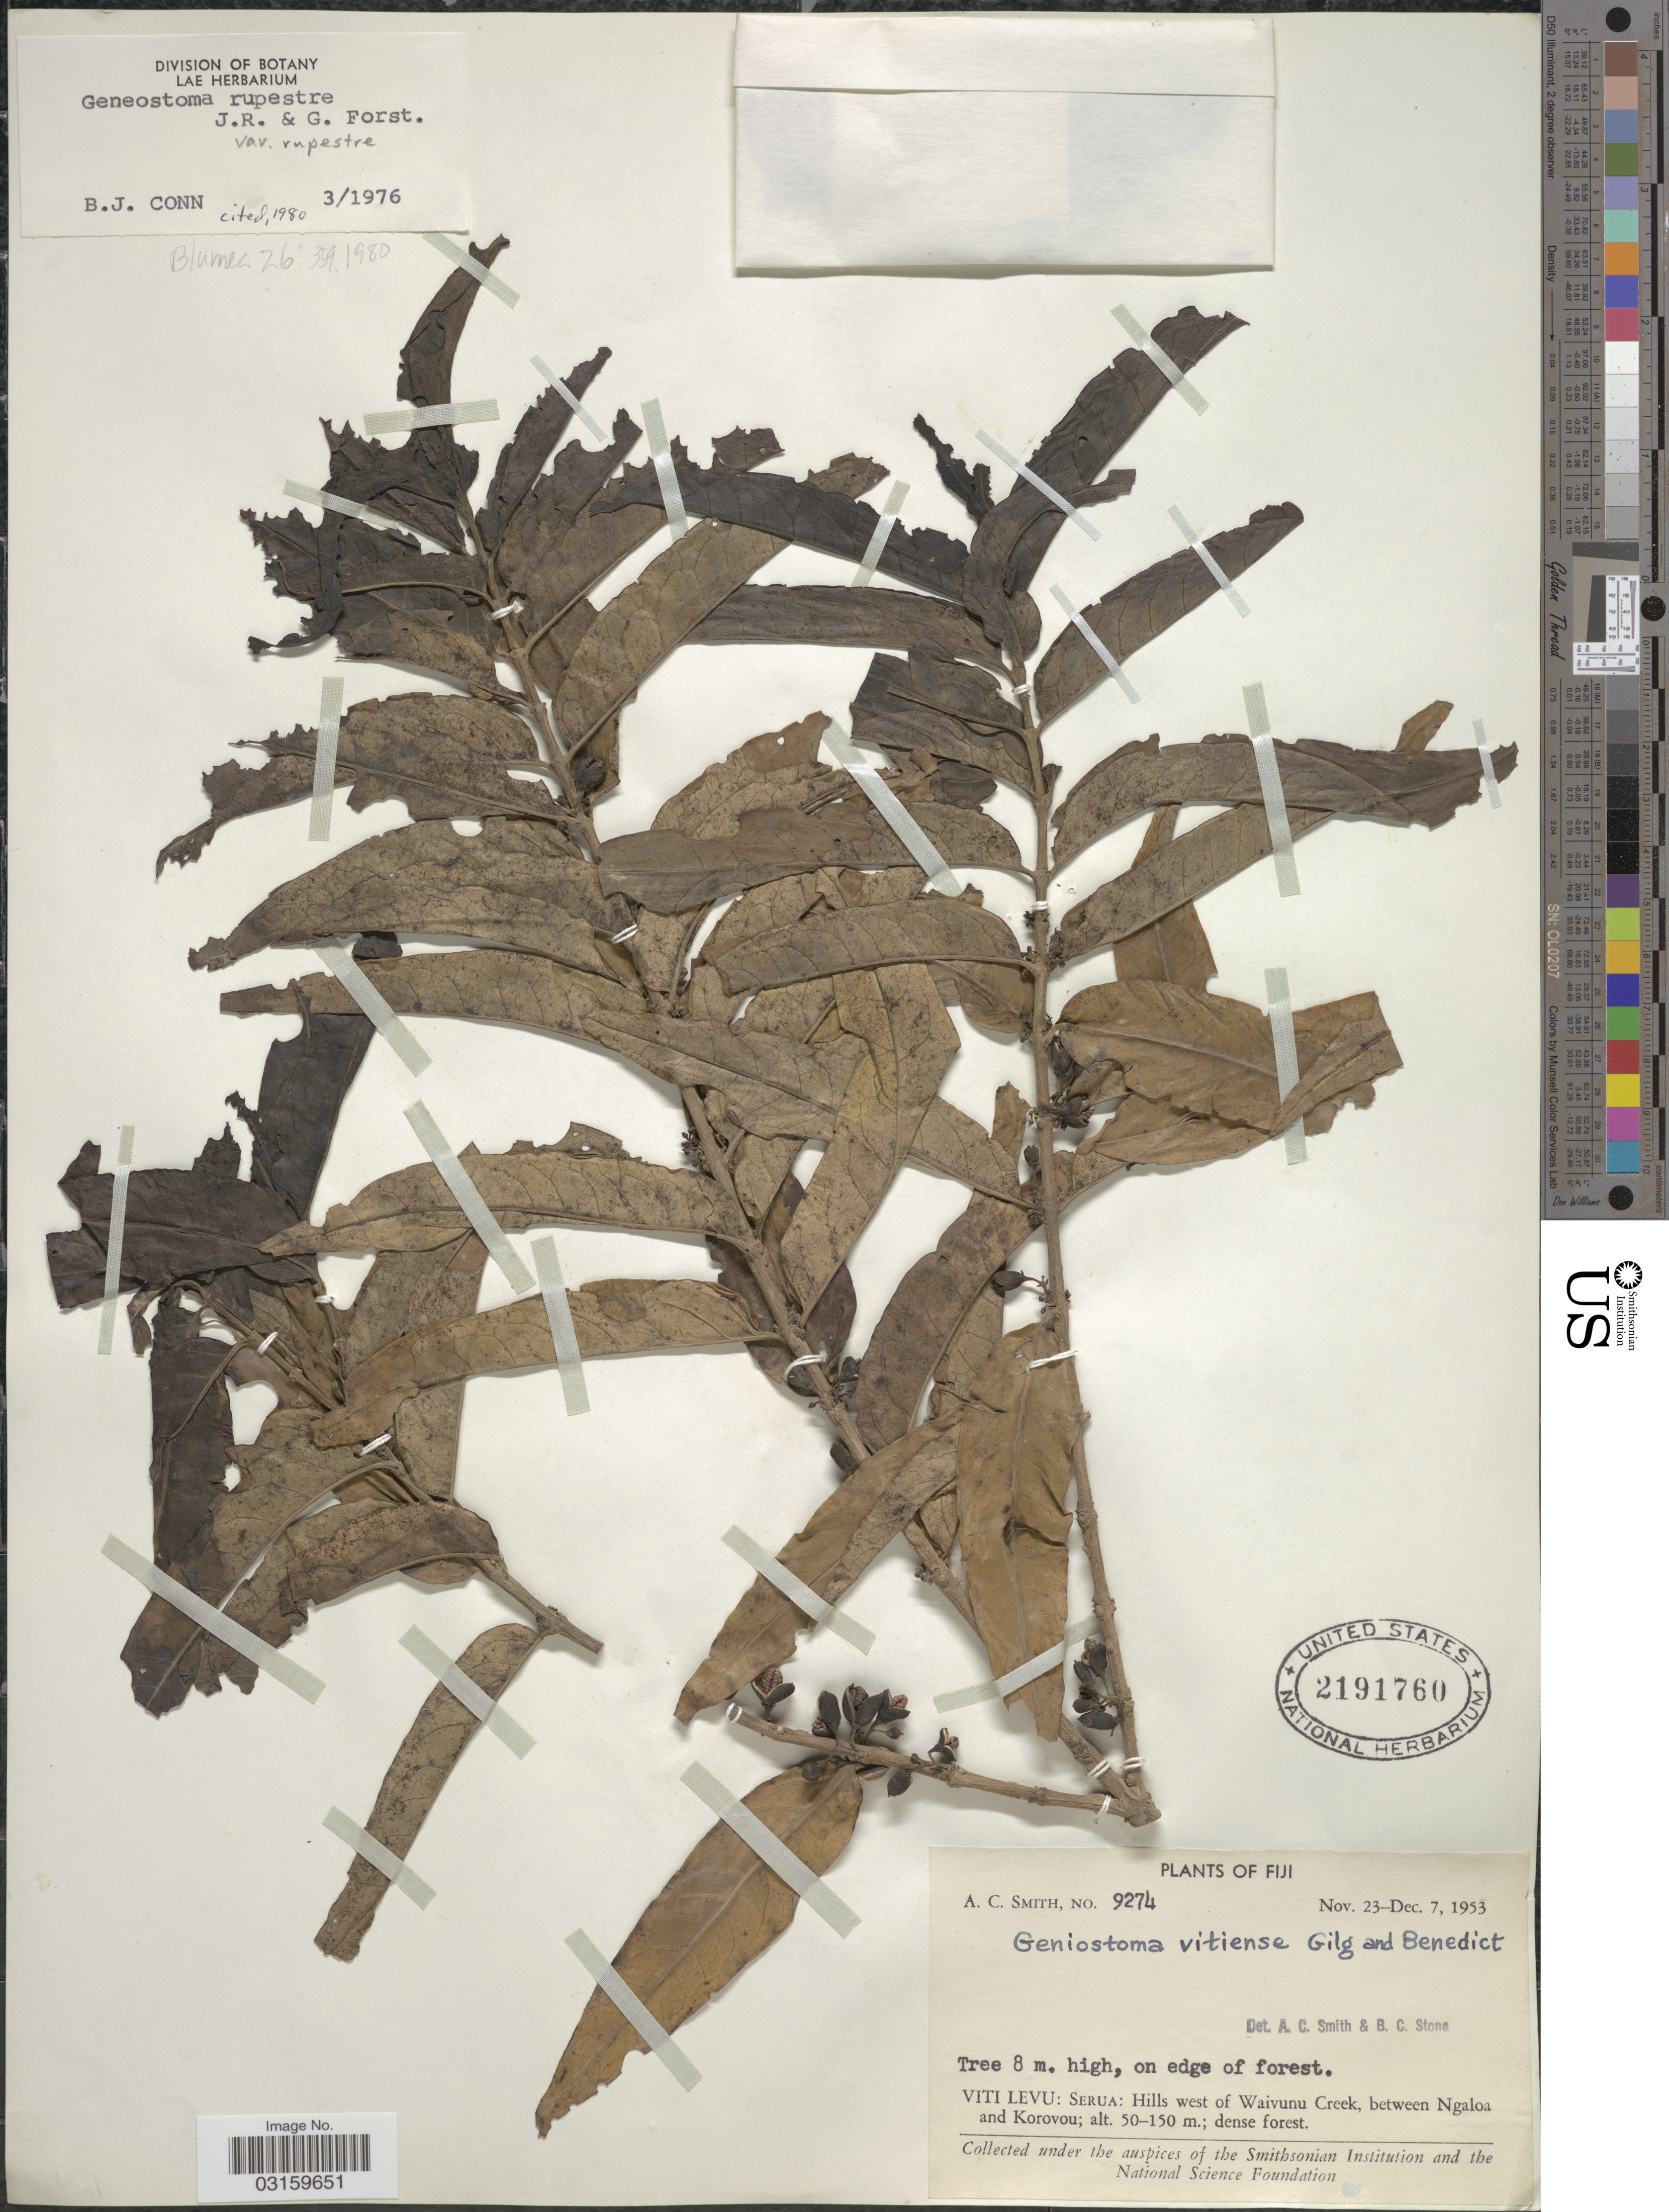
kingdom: Plantae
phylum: Tracheophyta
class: Magnoliopsida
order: Gentianales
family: Loganiaceae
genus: Geniostoma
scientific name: Geniostoma rupestre var. rupestre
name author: J.R. Forst. & G. Forst.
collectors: A. C. Smith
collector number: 9274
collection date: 1953-11-23/1953-12-07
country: Fiji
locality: Viti Levu: Serua: Hills west of Waivunu Creek, between Ngaloa and Korovou.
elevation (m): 50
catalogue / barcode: US 2191760